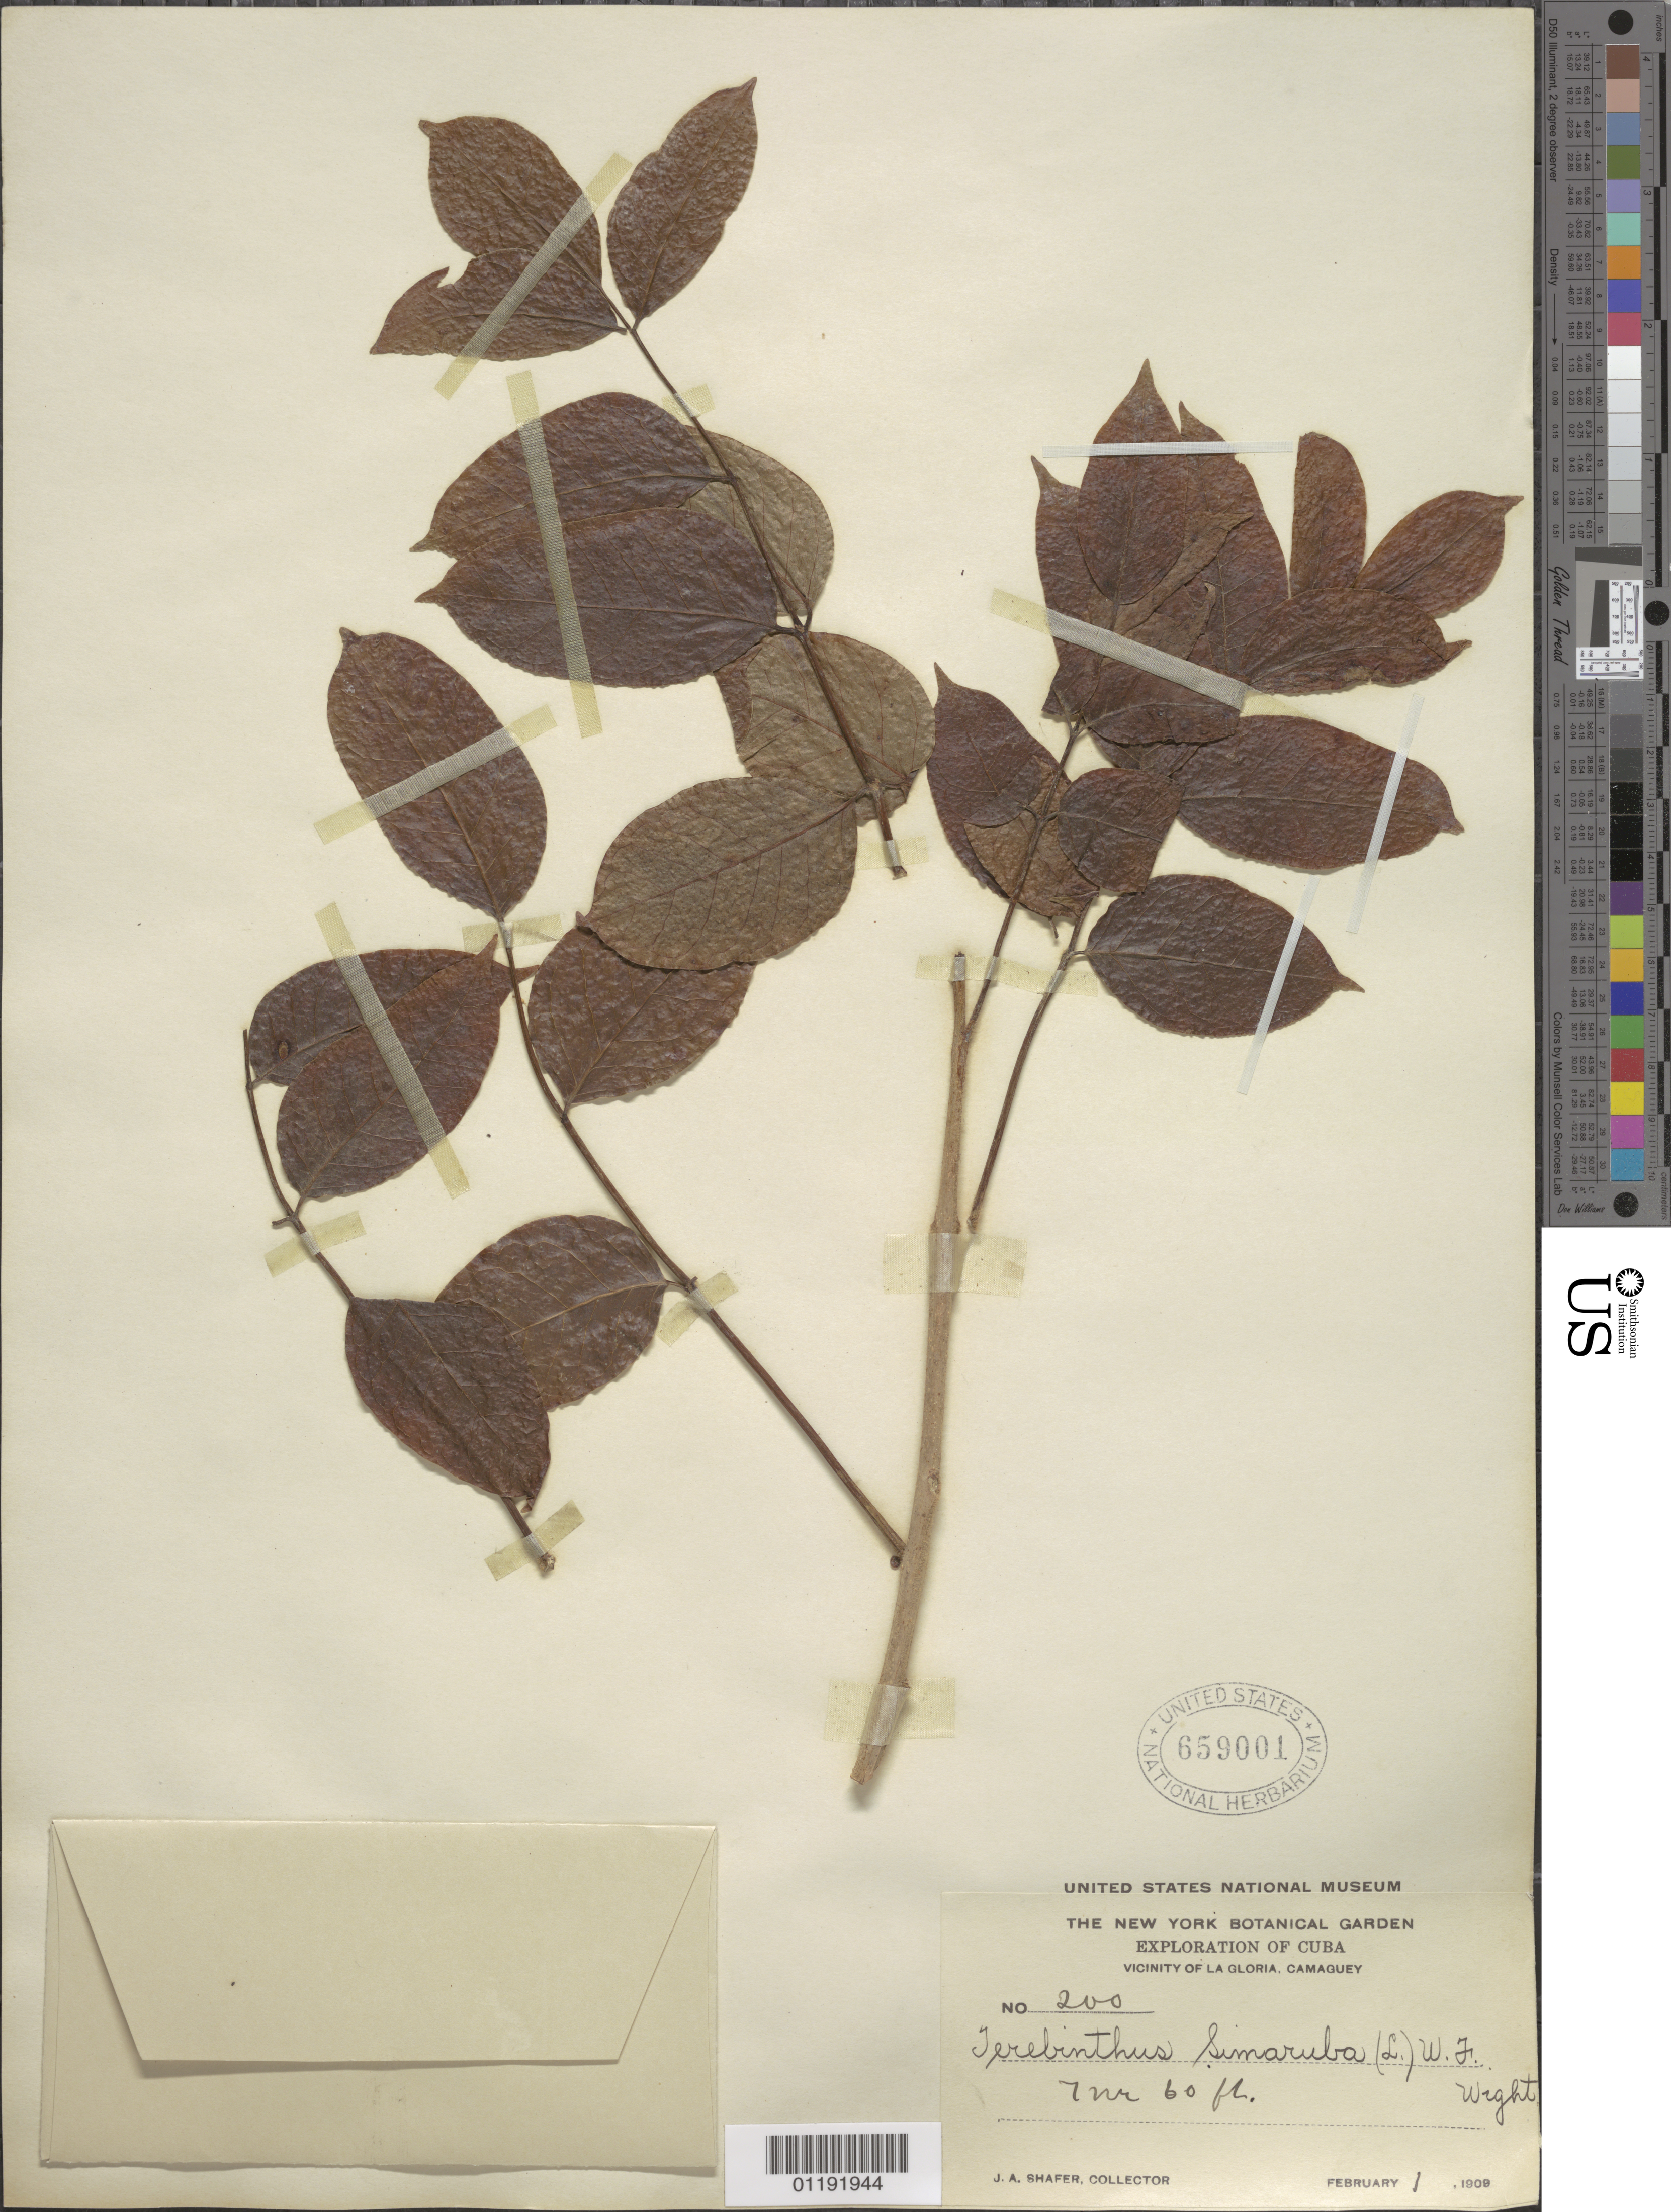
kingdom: Plantae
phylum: Tracheophyta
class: Magnoliopsida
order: Sapindales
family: Burseraceae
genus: Bursera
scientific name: Bursera simaruba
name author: (L.) Sarg.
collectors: J. A. Shafer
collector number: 200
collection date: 1909-02-01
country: Cuba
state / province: Camagüey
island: Cuba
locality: Vicinity of La Gloria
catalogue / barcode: US 659001